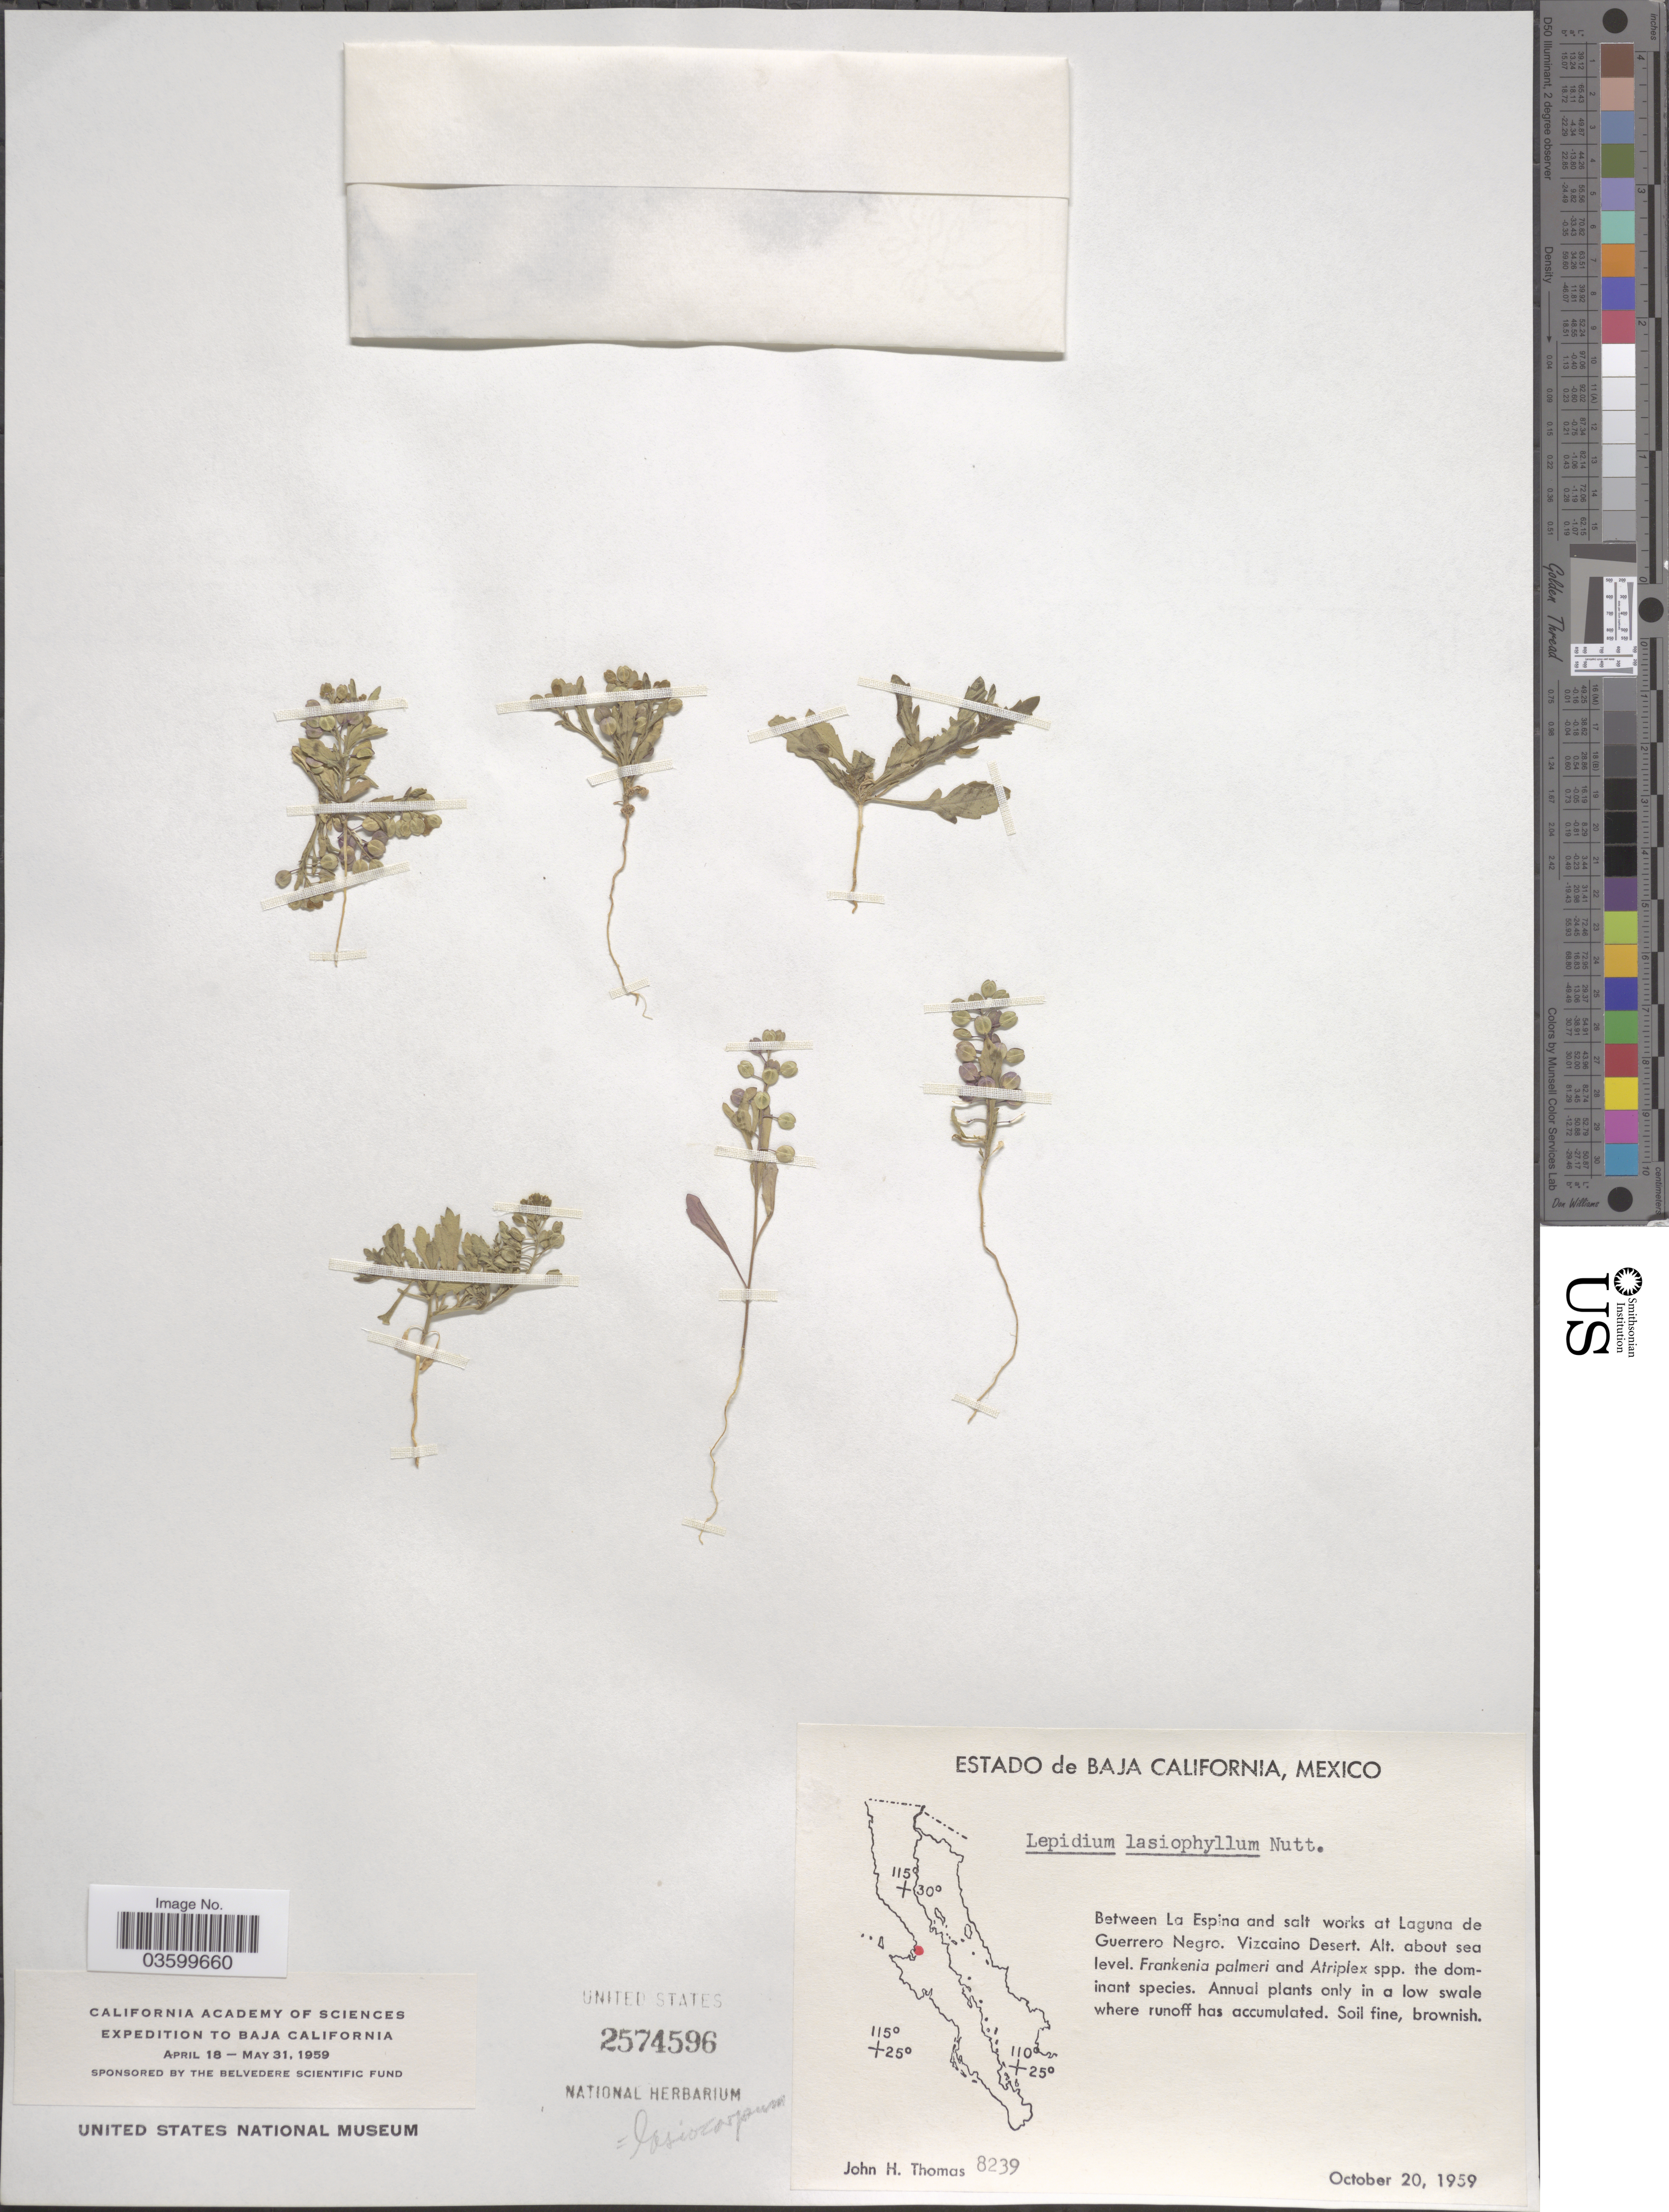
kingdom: Plantae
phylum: Tracheophyta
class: Magnoliopsida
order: Brassicales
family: Brassicaceae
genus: Lepidium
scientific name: Lepidium lasiocarpum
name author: Nutt.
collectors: J. H. Thomas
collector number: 8239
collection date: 1959-10-20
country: Mexico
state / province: Baja California Sur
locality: Between La Espina and salt works at Laguna de Guerrero Negro. Vizcaino Desert.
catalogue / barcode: US 2574596